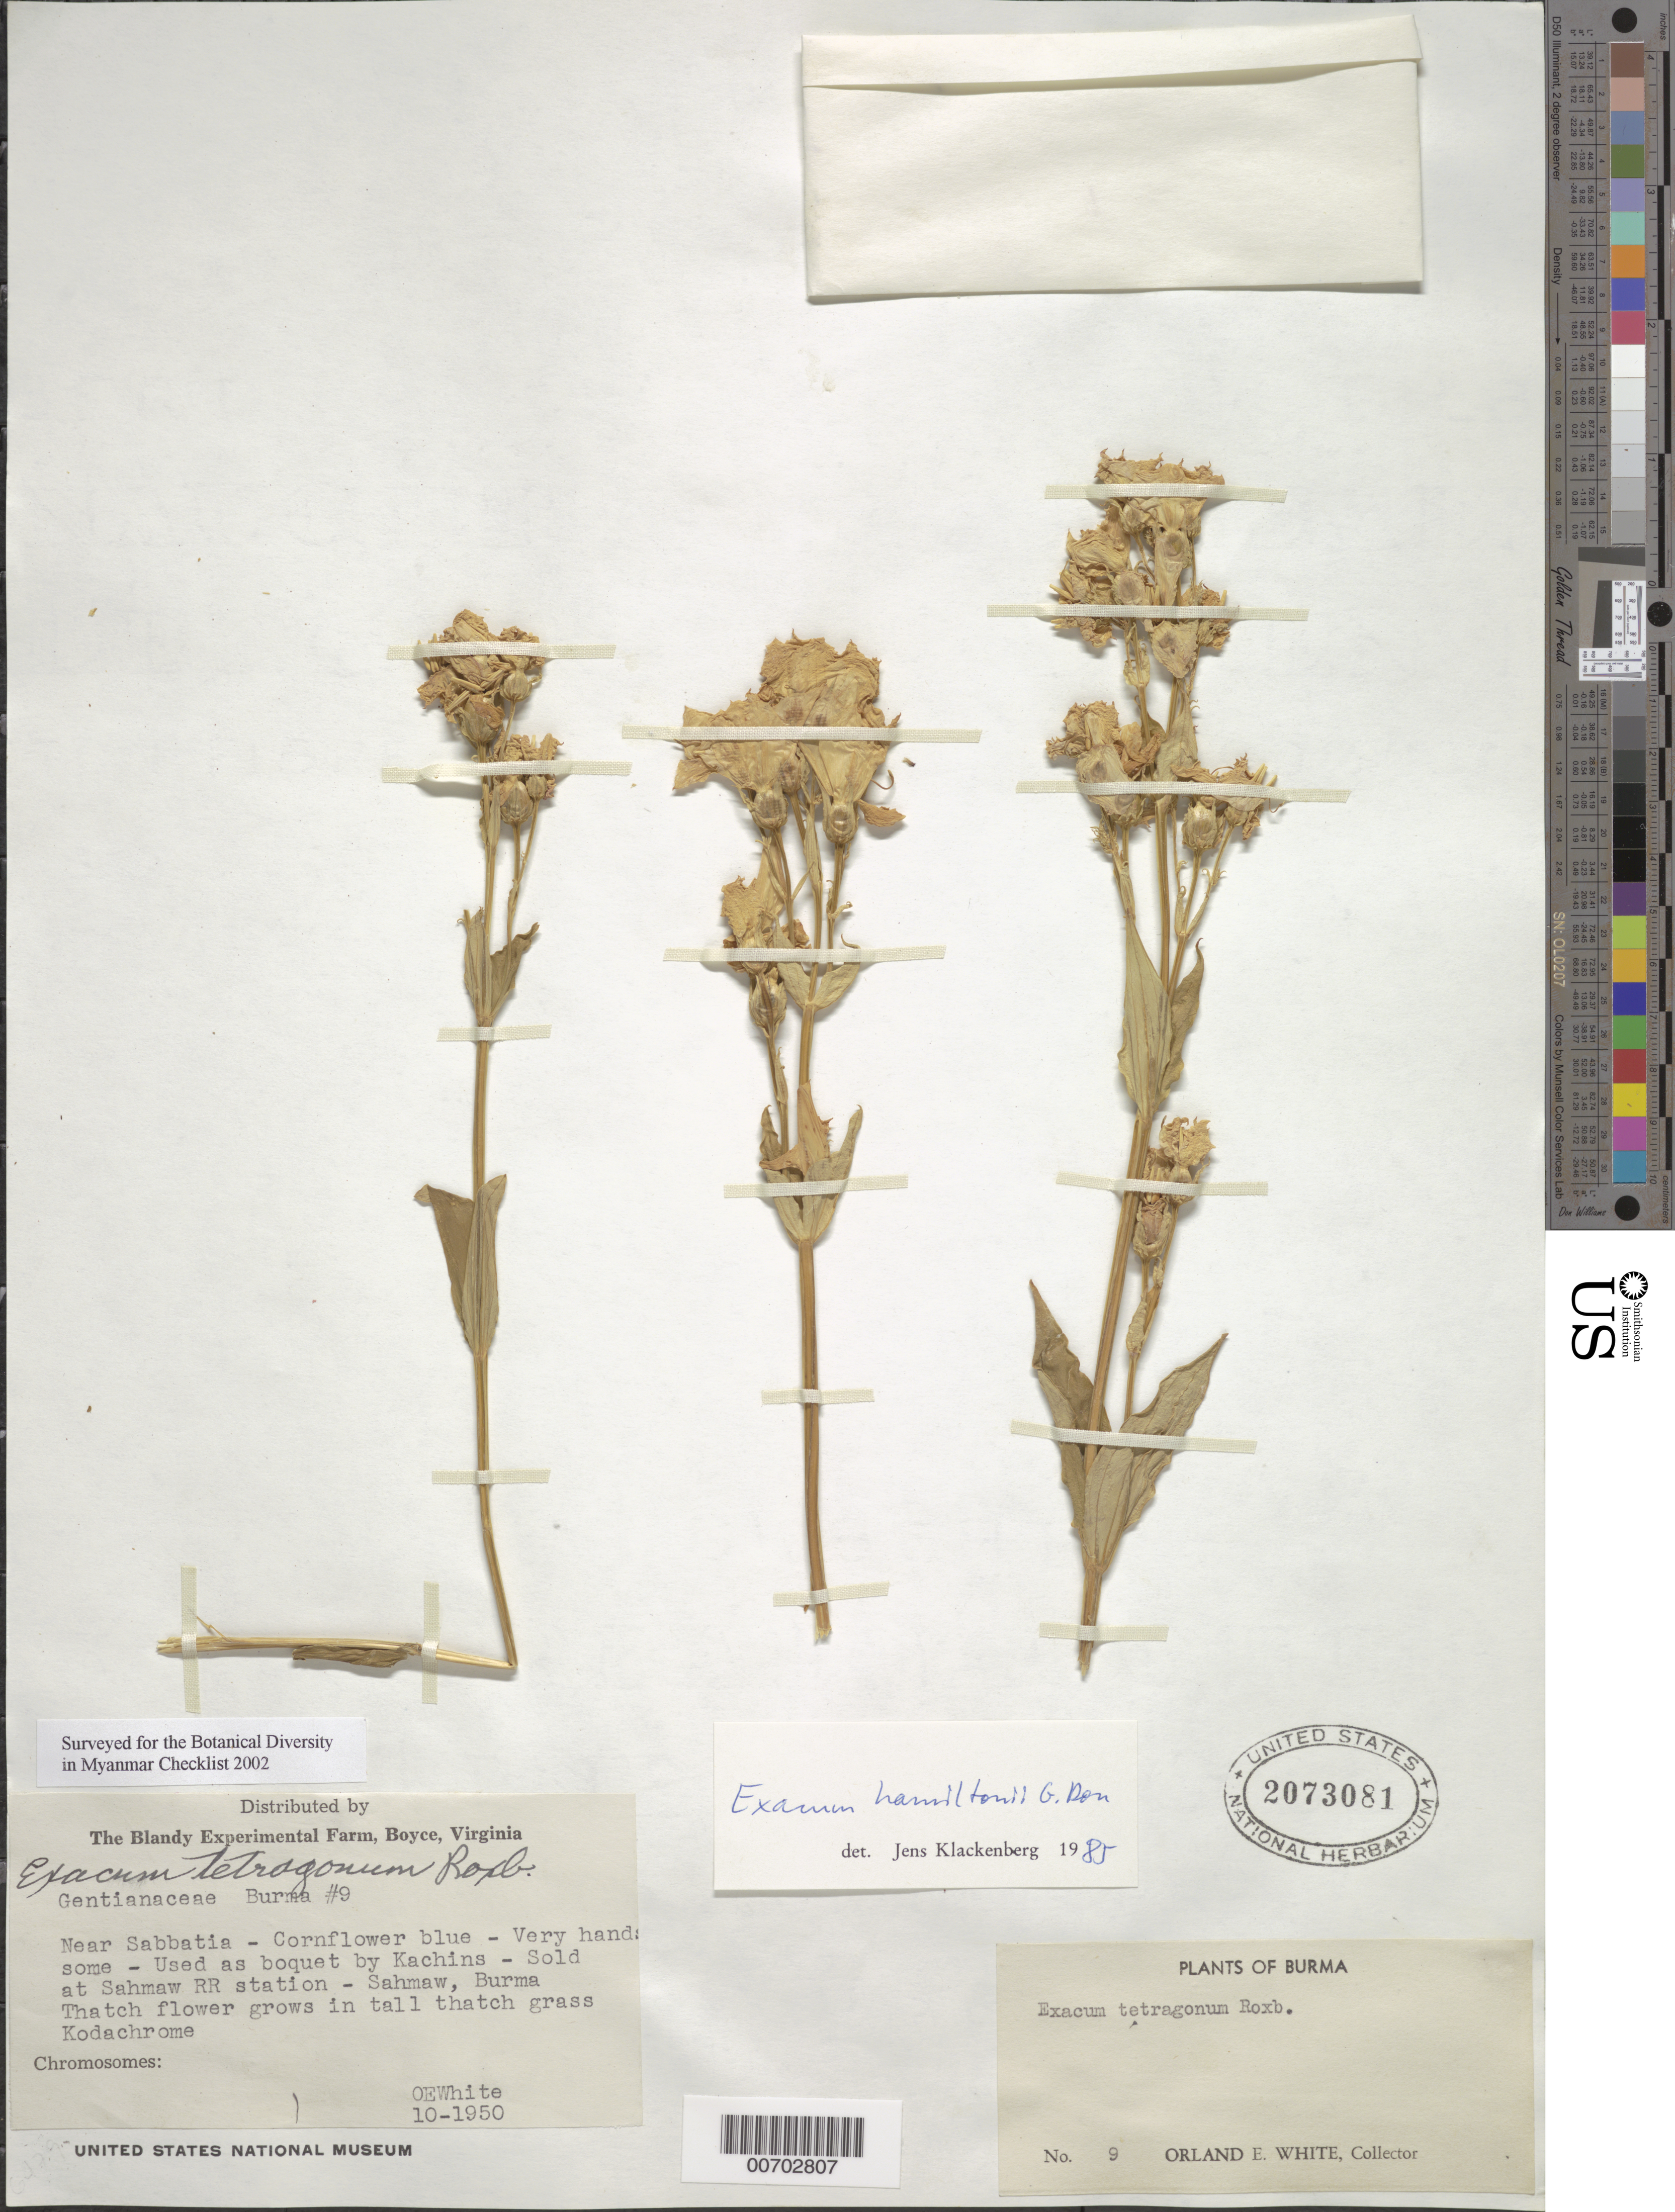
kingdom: Plantae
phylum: Tracheophyta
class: Magnoliopsida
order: Gentianales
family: Gentianaceae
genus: Exacum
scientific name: Exacum hamiltonii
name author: G. Don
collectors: O. E. White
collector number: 9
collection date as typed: Oct 1950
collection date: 1950-10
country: Myanmar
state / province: Kachin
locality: Sahmaw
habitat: Tall thatch grass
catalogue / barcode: US 2073081